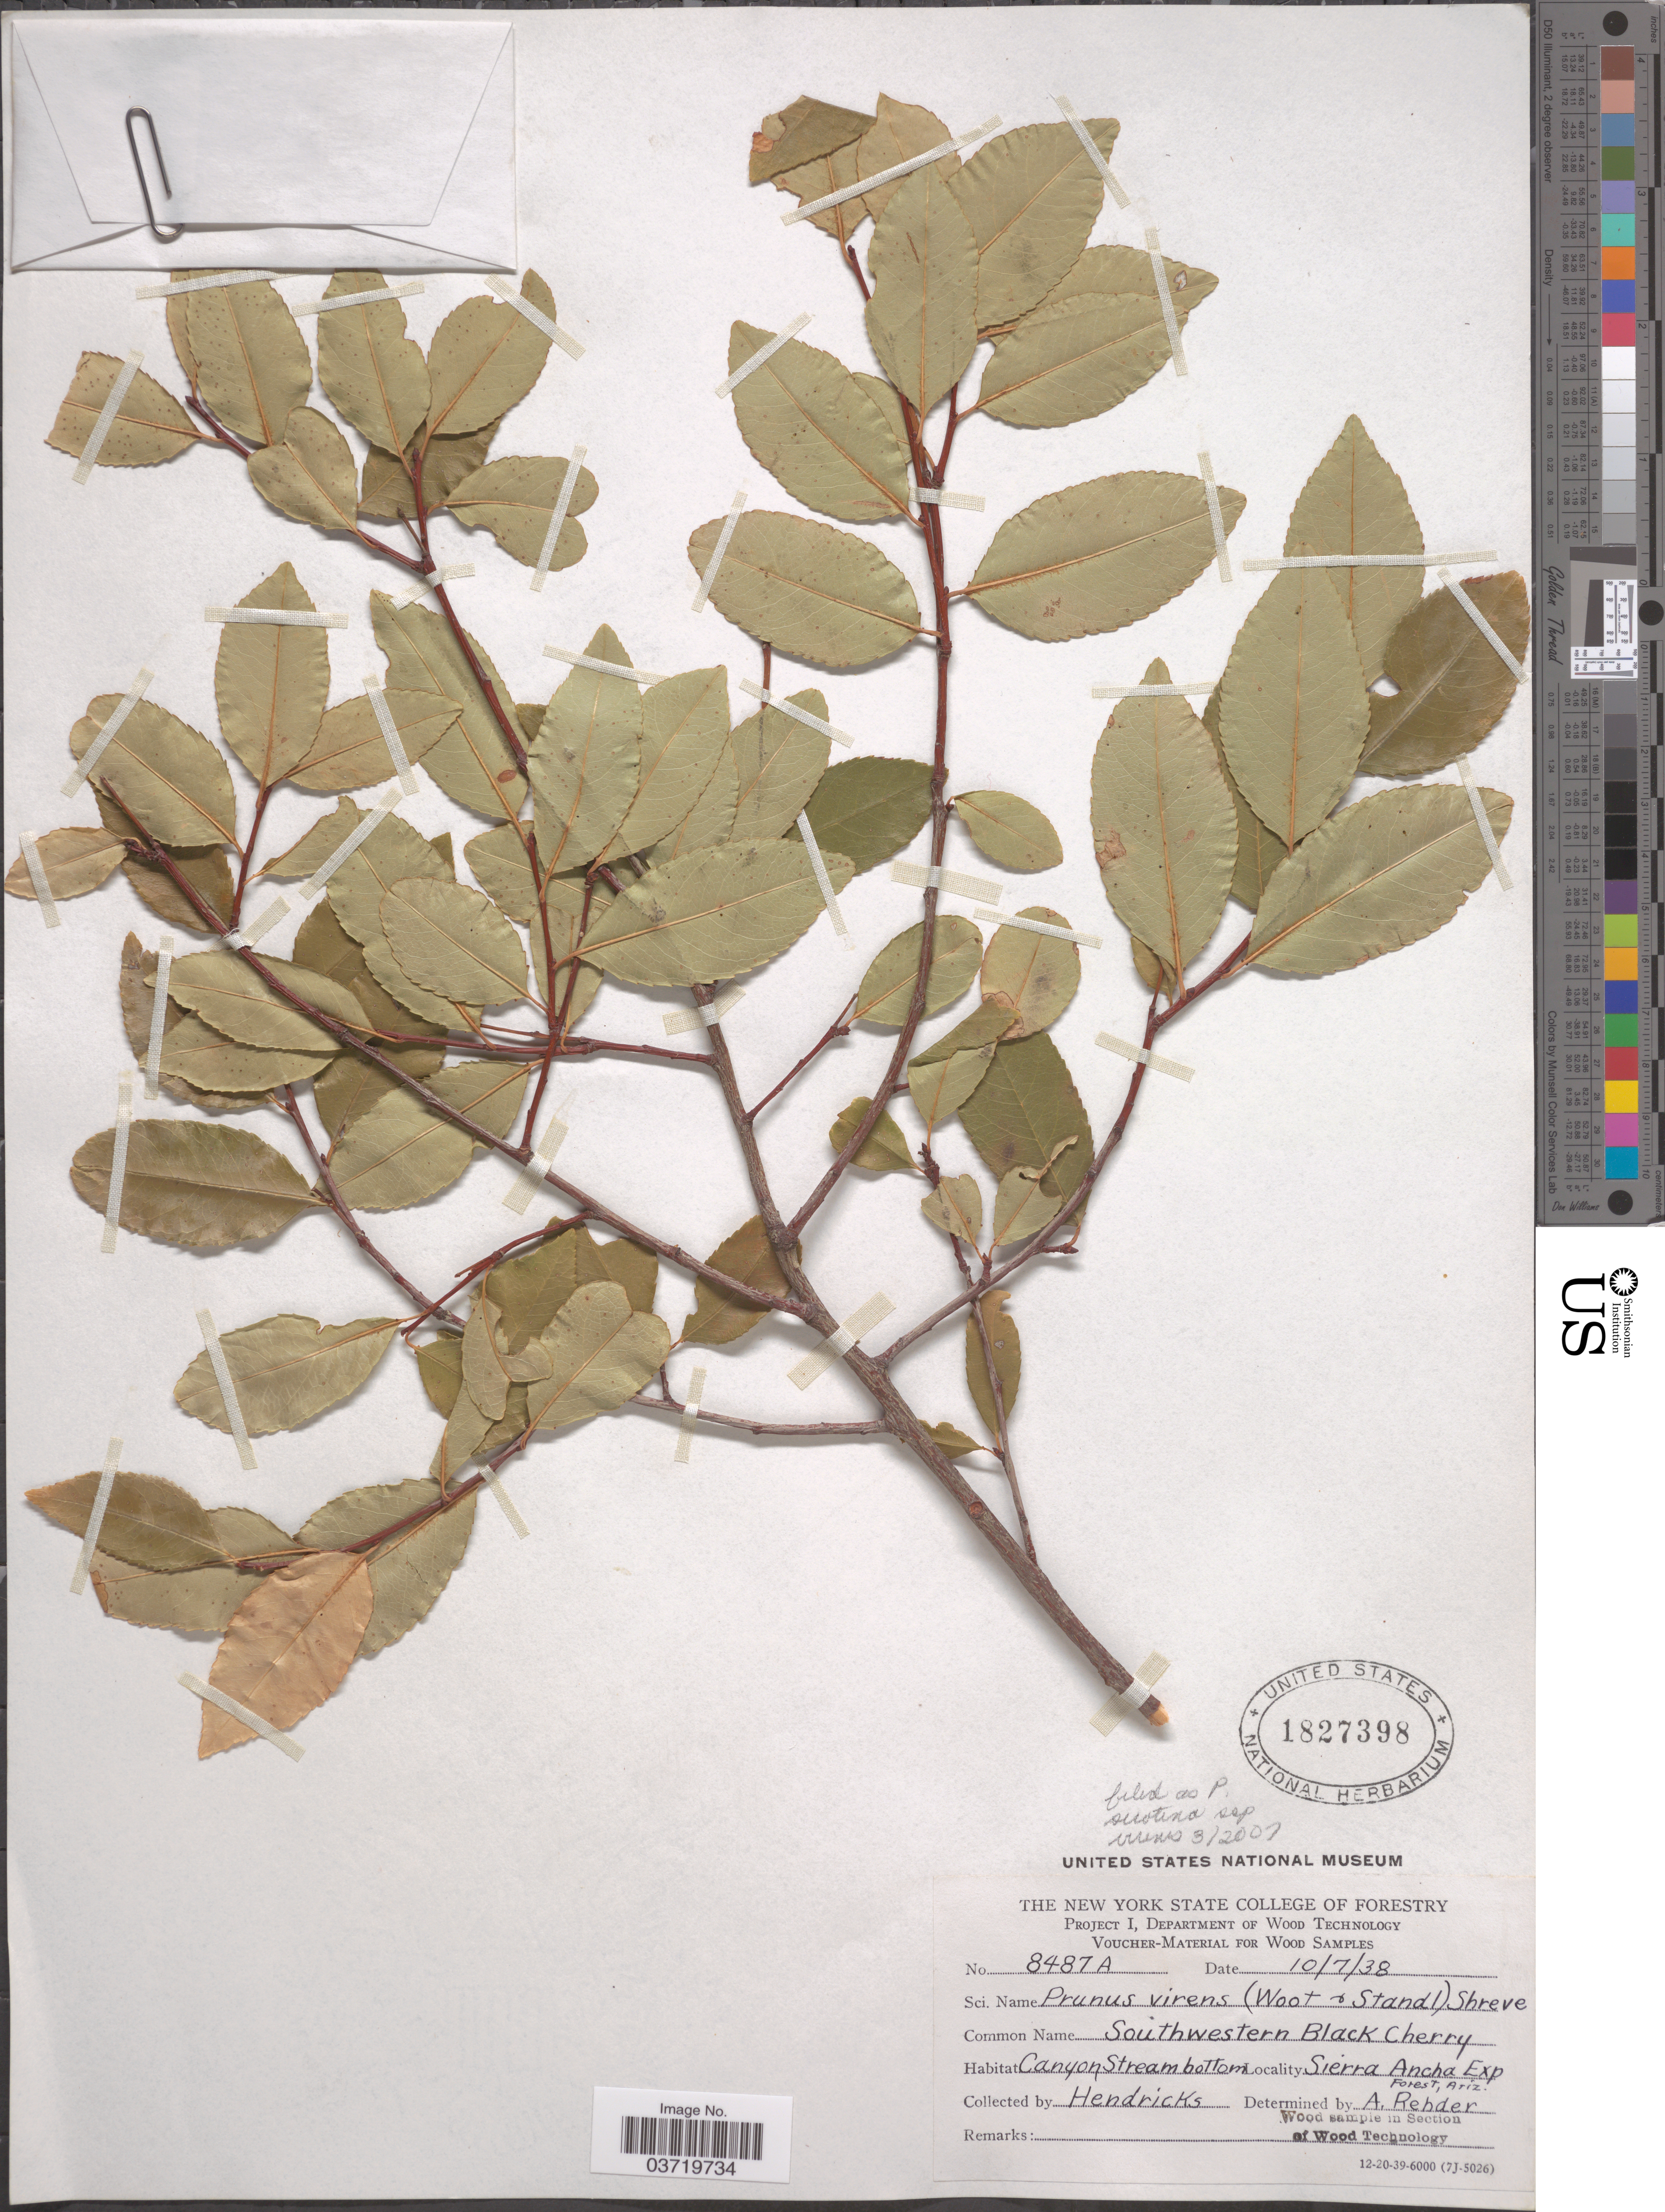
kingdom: Plantae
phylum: Tracheophyta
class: Magnoliopsida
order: Rosales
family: Rosaceae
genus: Prunus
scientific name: Prunus serotina var. rufula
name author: (Wooton & Standl.) McVaugh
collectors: -. Hendricks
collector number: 8487A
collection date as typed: Transcribed d/m/y: 7/10/38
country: United States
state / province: Arizona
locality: Canyon Stream bottom. Sierra Ancha Exp Forest.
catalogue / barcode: US 1827398